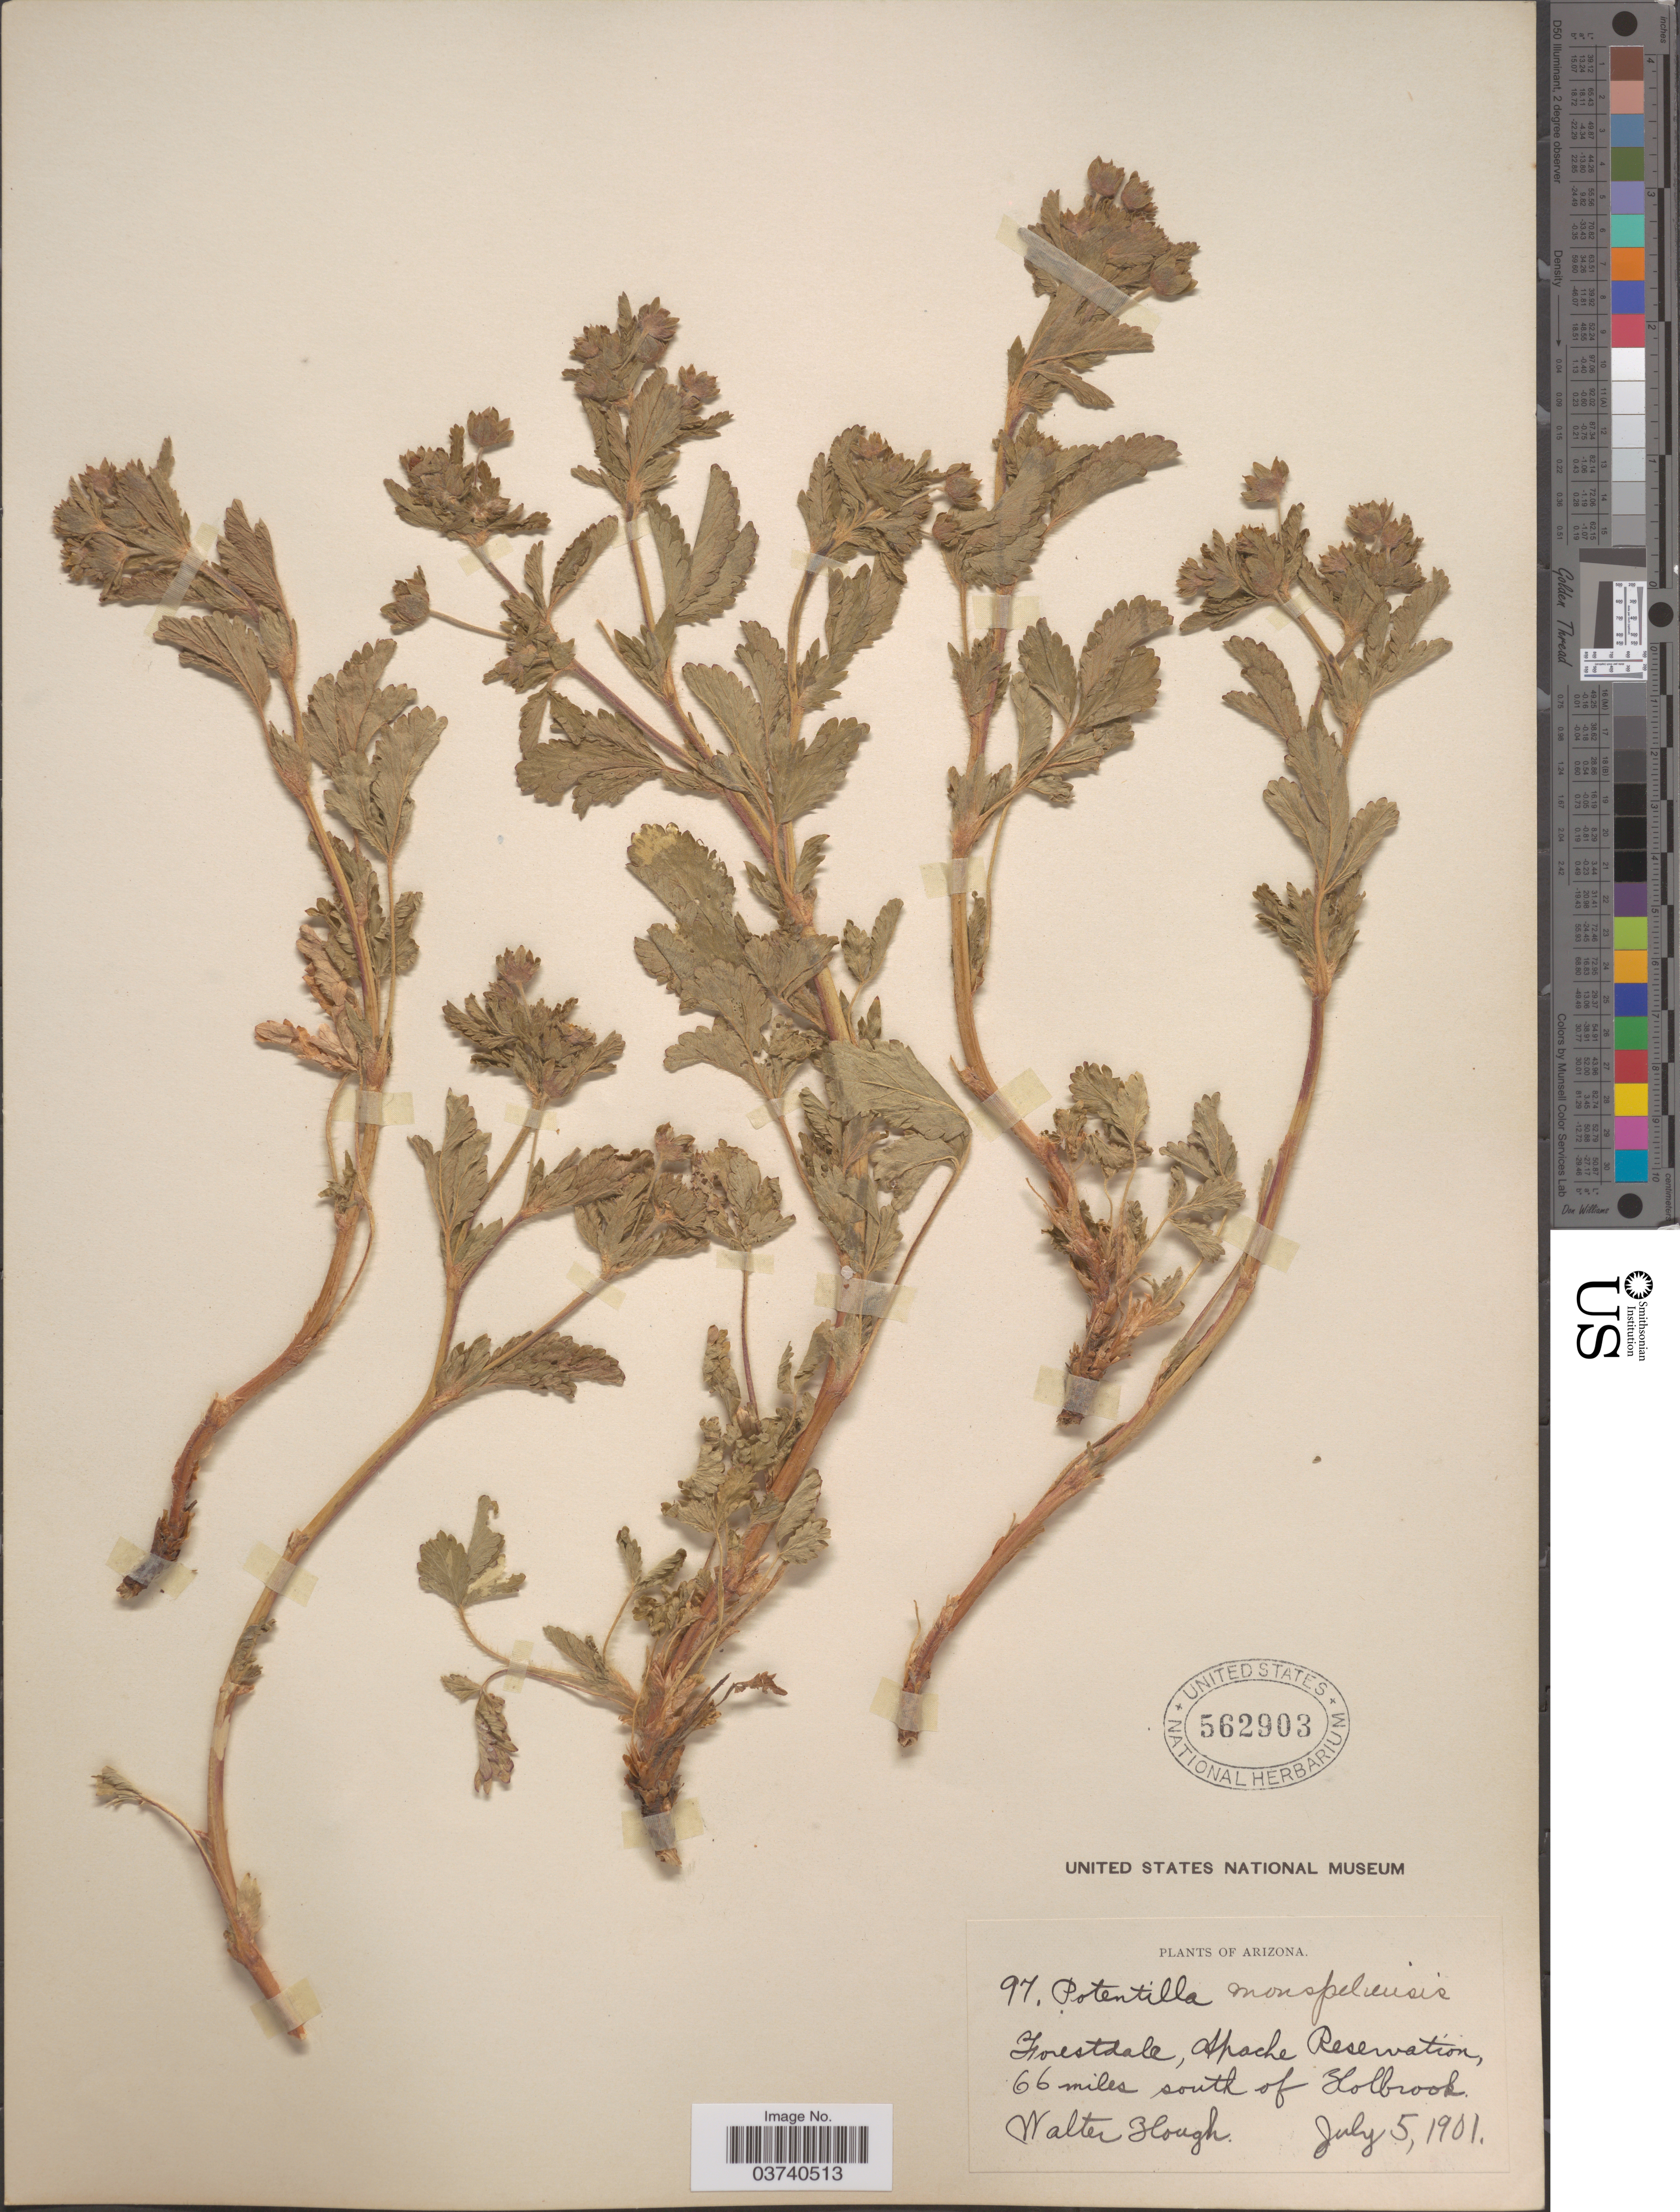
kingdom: Plantae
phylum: Tracheophyta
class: Magnoliopsida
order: Rosales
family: Rosaceae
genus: Potentilla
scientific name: Potentilla norvegica subsp. monspeliensis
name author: (L.) Asch. & Graebn.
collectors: W. Hough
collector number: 97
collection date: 1901-07-05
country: United States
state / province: Arizona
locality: Forestdale, Apache Reservation, 66 miles south of Holbrook.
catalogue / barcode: US 562903